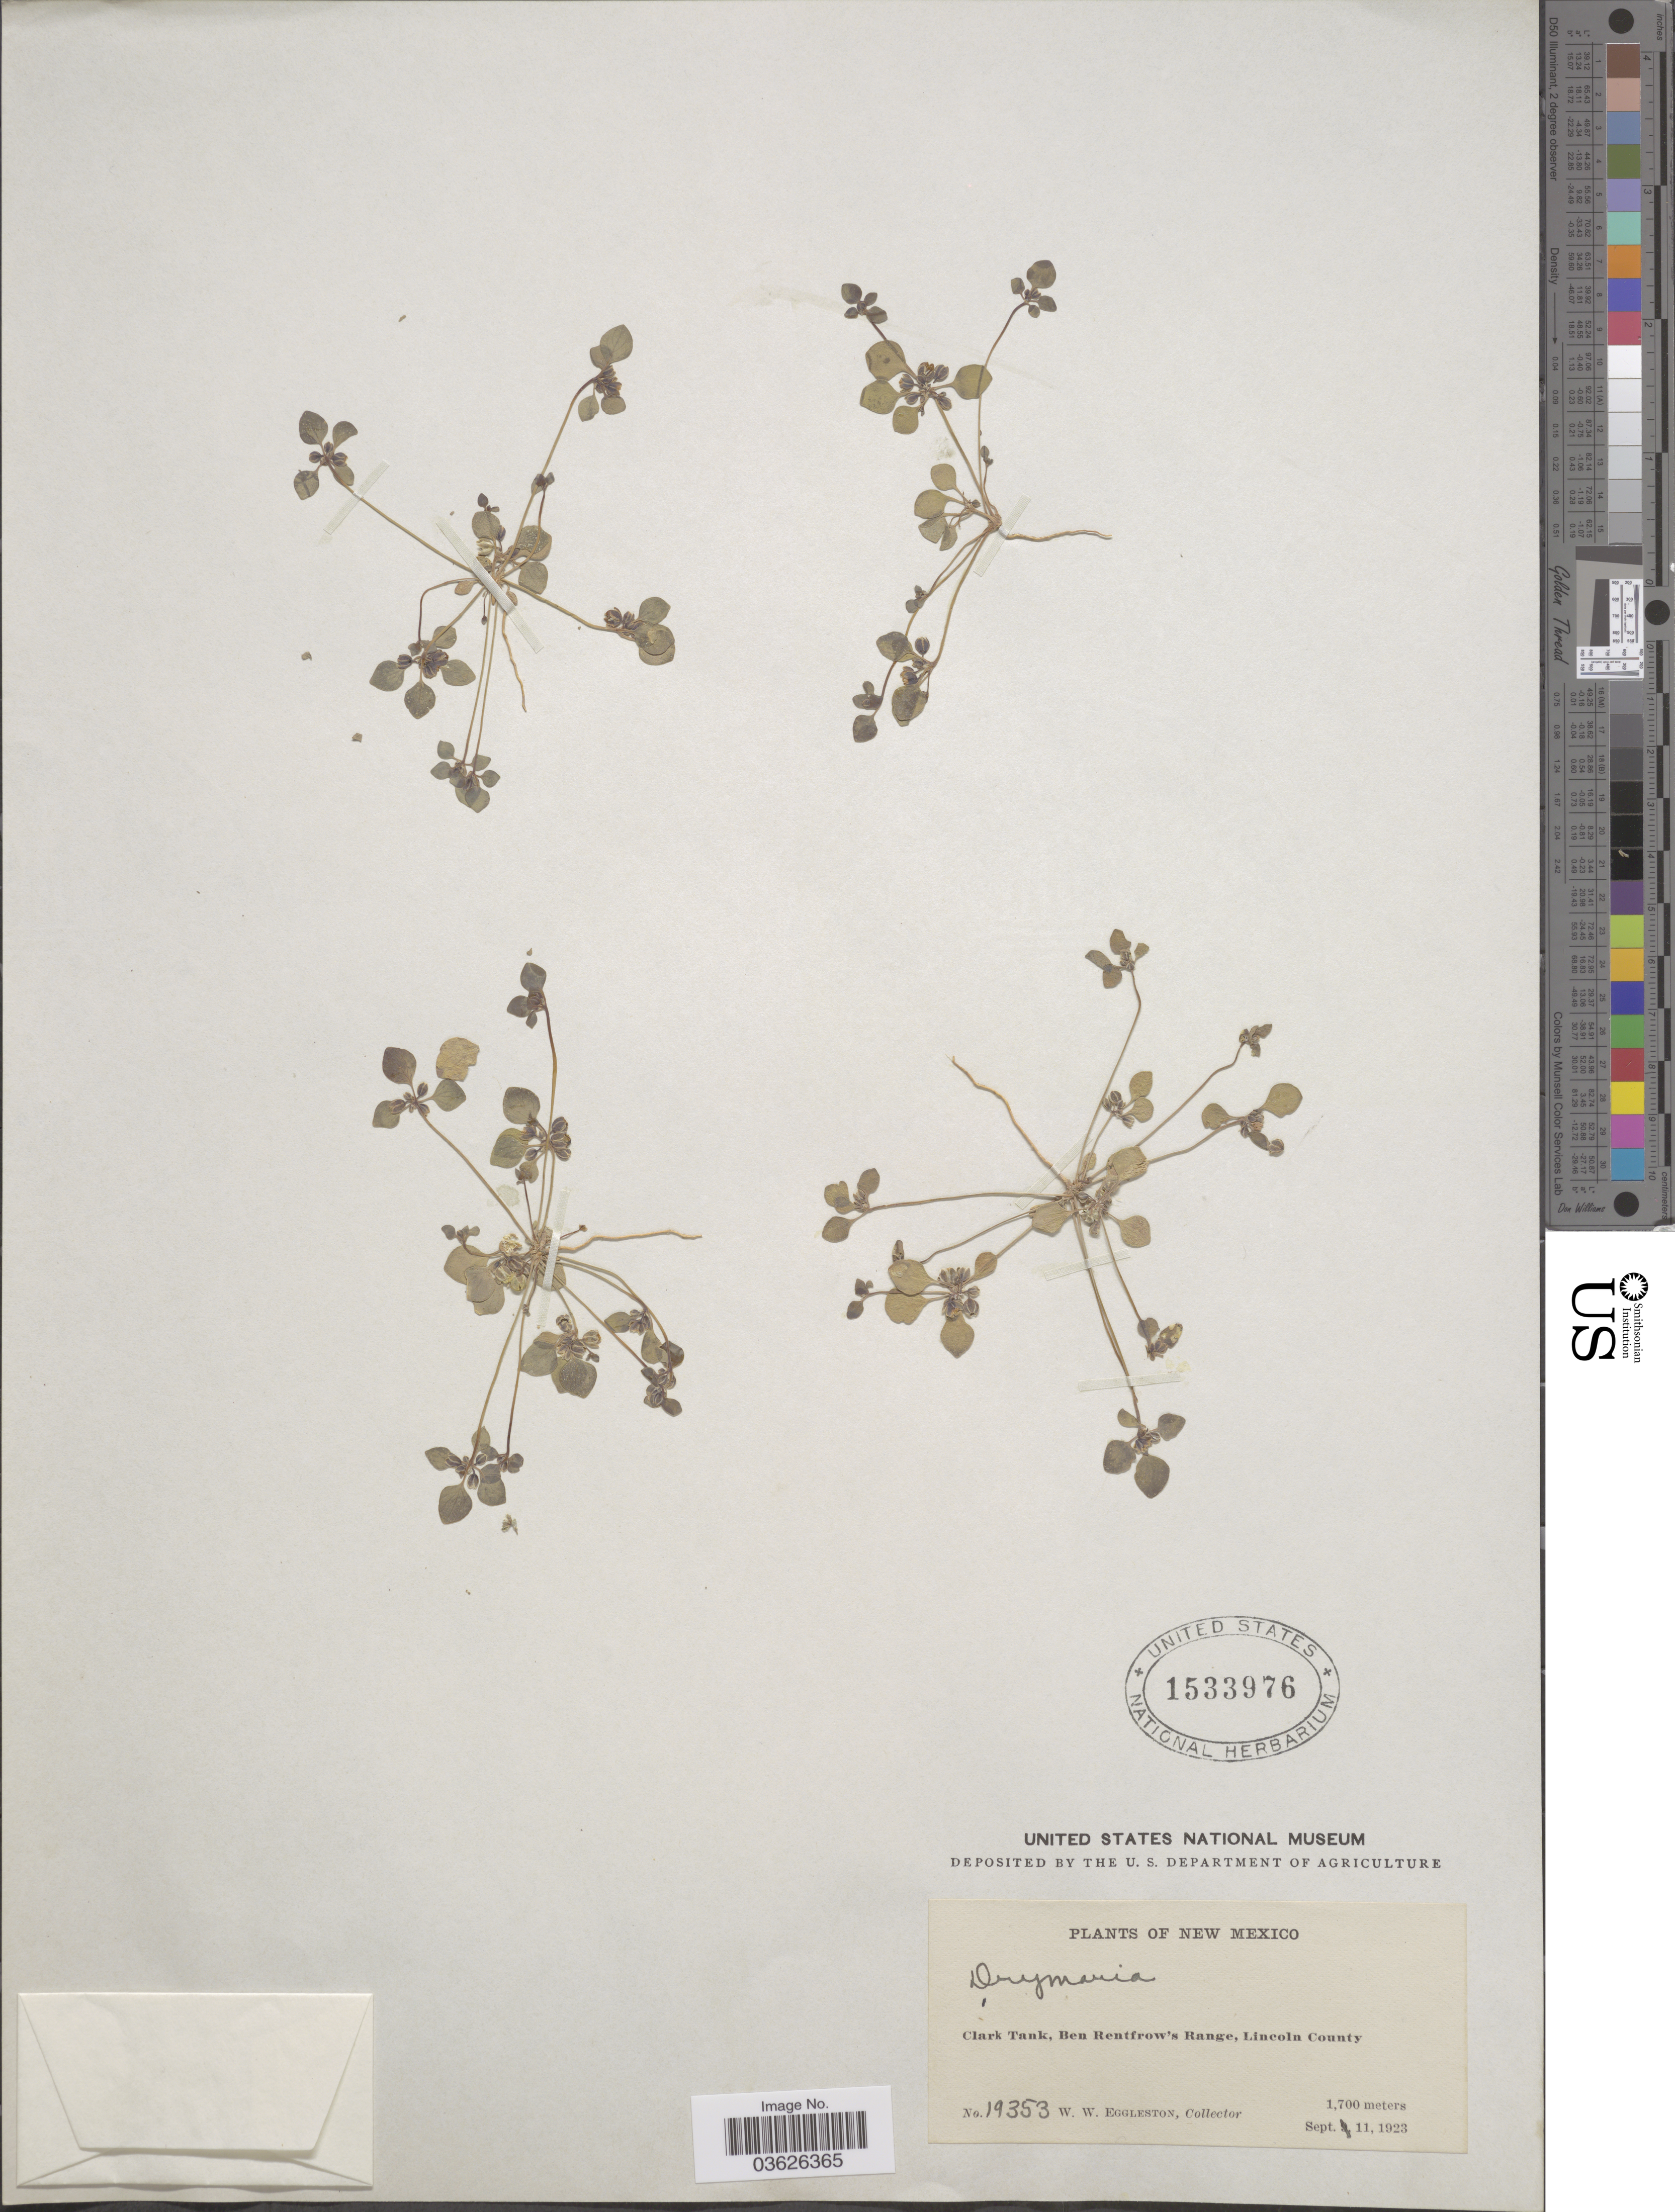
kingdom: Plantae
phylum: Tracheophyta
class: Magnoliopsida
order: Caryophyllales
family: Caryophyllaceae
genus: Drymaria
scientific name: Drymaria pachyphylla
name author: Wooton & Standl.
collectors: W. W. Eggleston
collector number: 19353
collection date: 1923-09-11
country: United States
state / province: New Mexico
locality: Clark Tank, Ben Rentfrow's Range, Lincoln County.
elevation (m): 1700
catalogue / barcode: US 1533976